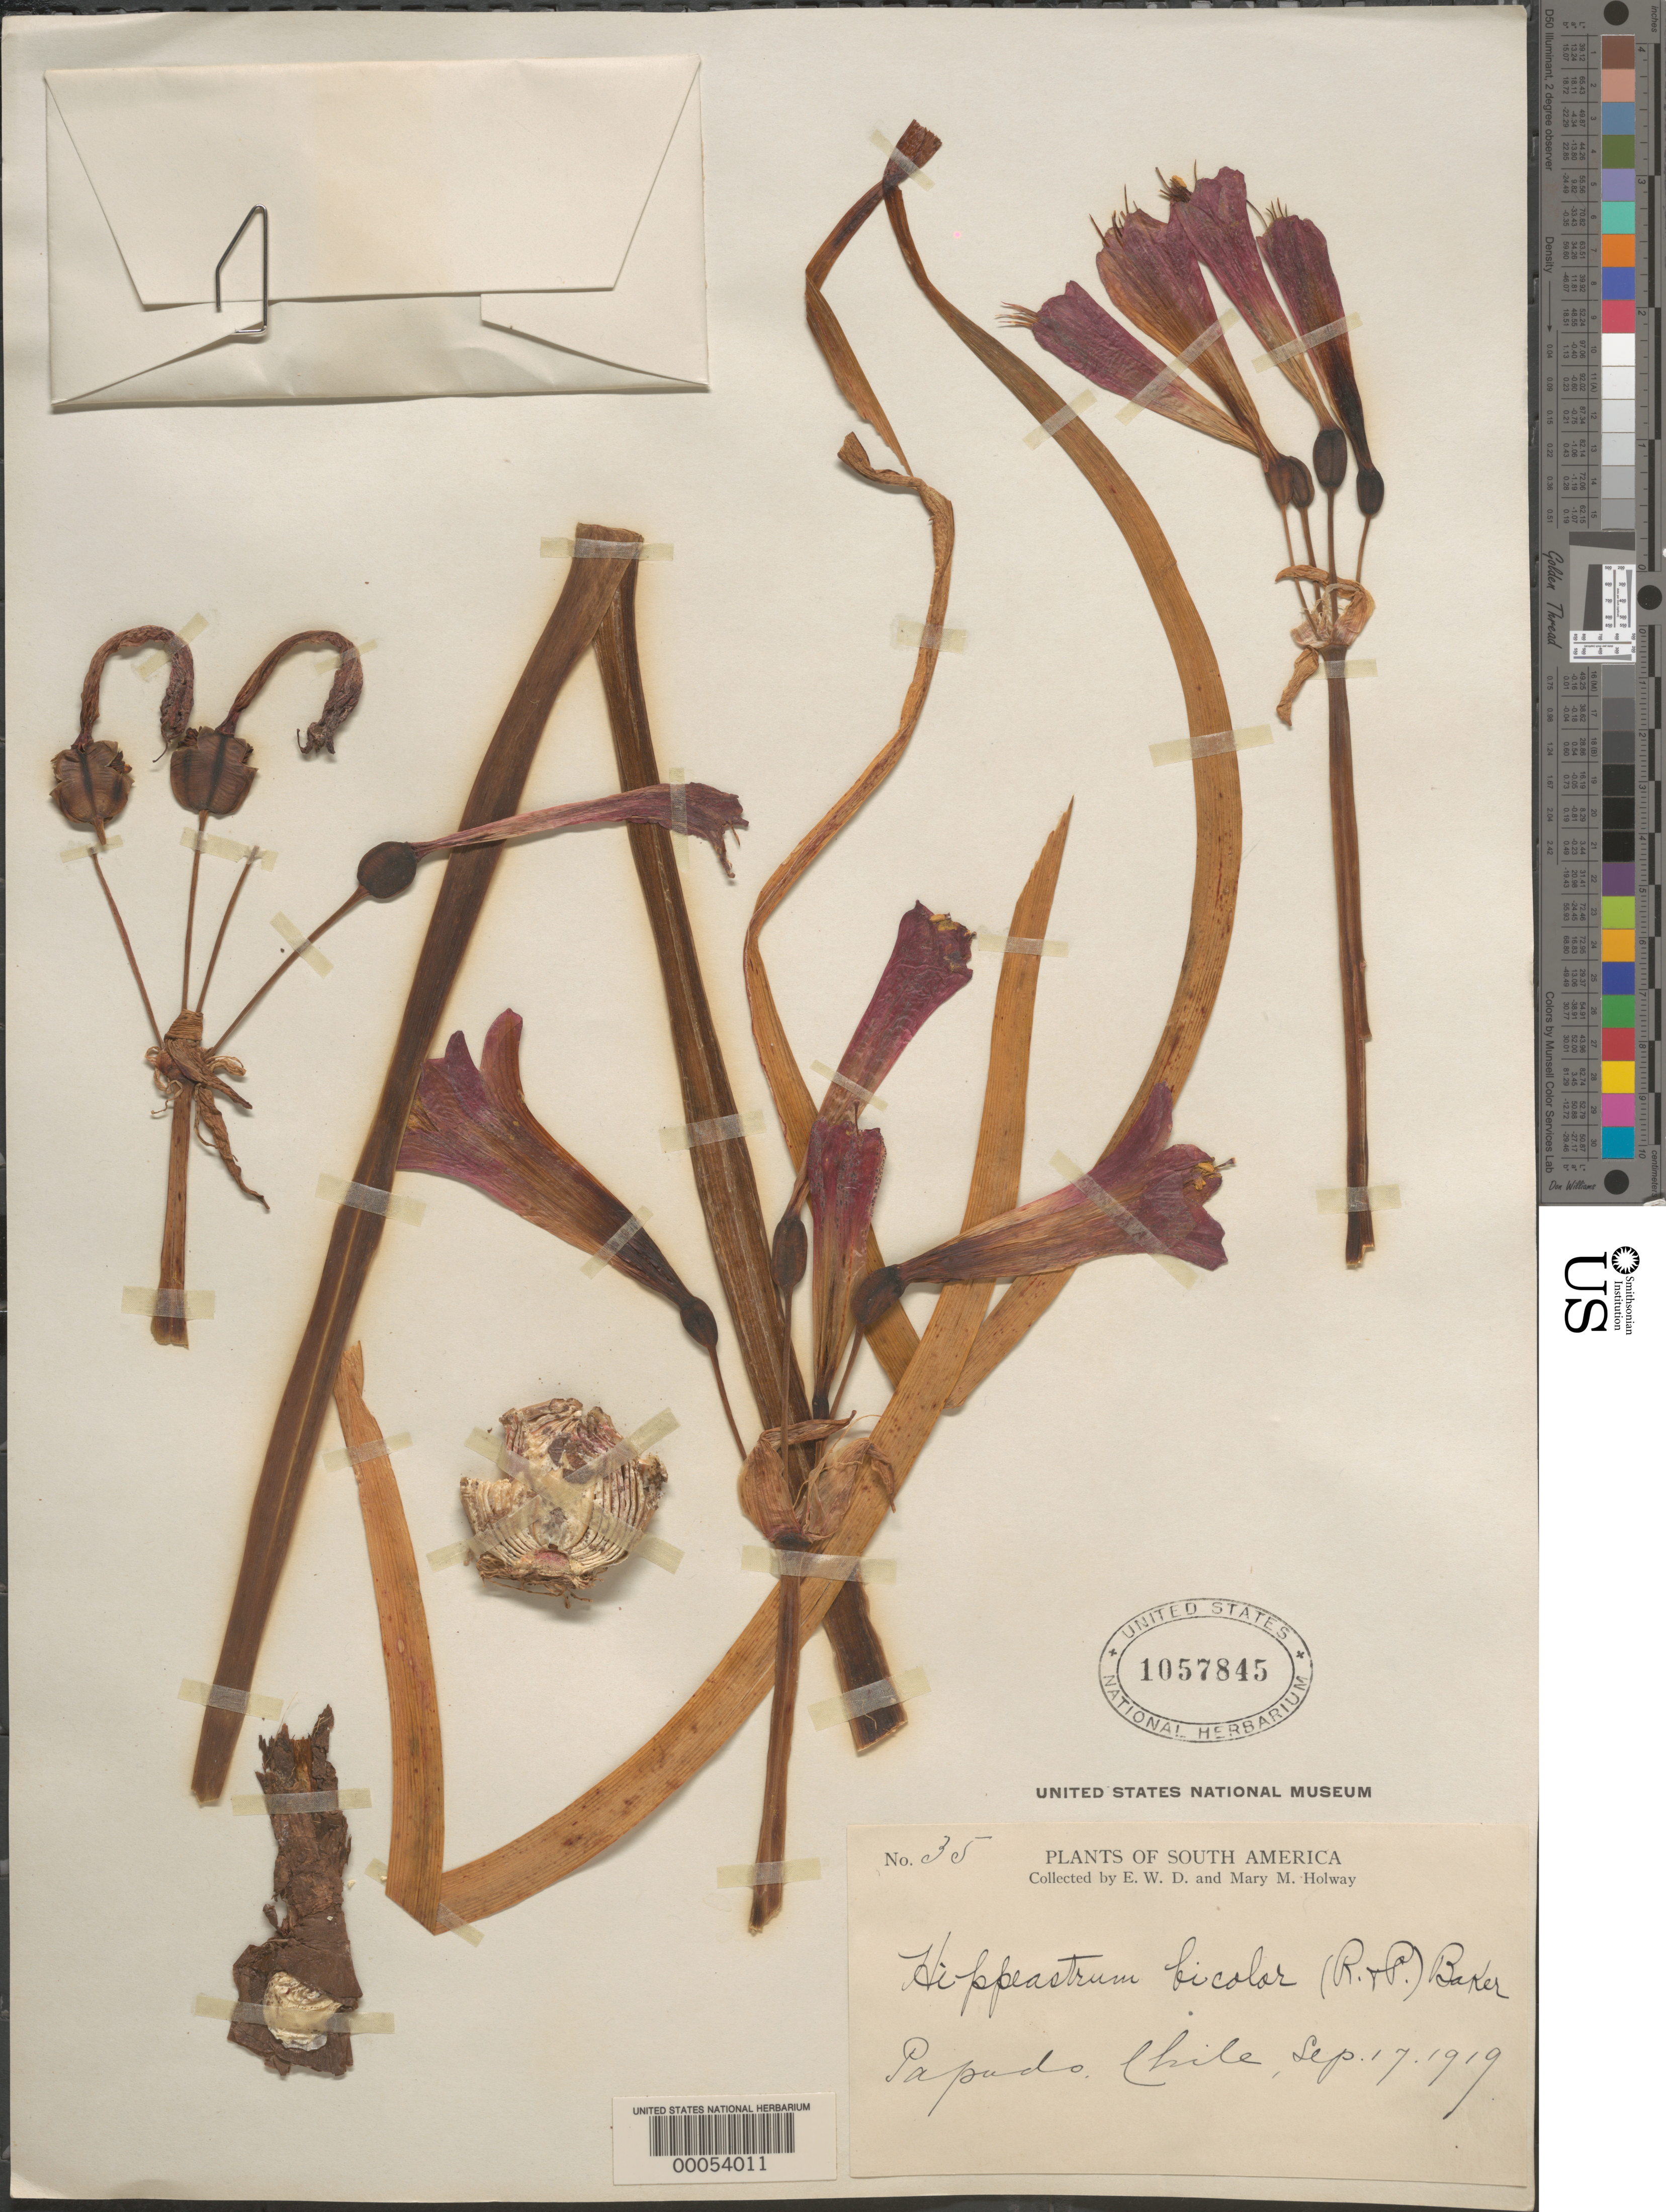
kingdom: Plantae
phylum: Tracheophyta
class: Liliopsida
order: Asparagales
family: Amaryllidaceae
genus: Hippeastrum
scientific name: Hippeastrum bicolor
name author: Baker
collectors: E. W. D. Holway & M. M. Holway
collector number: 35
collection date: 1919-09-17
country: Chile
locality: Papudo.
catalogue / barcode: US 1057845